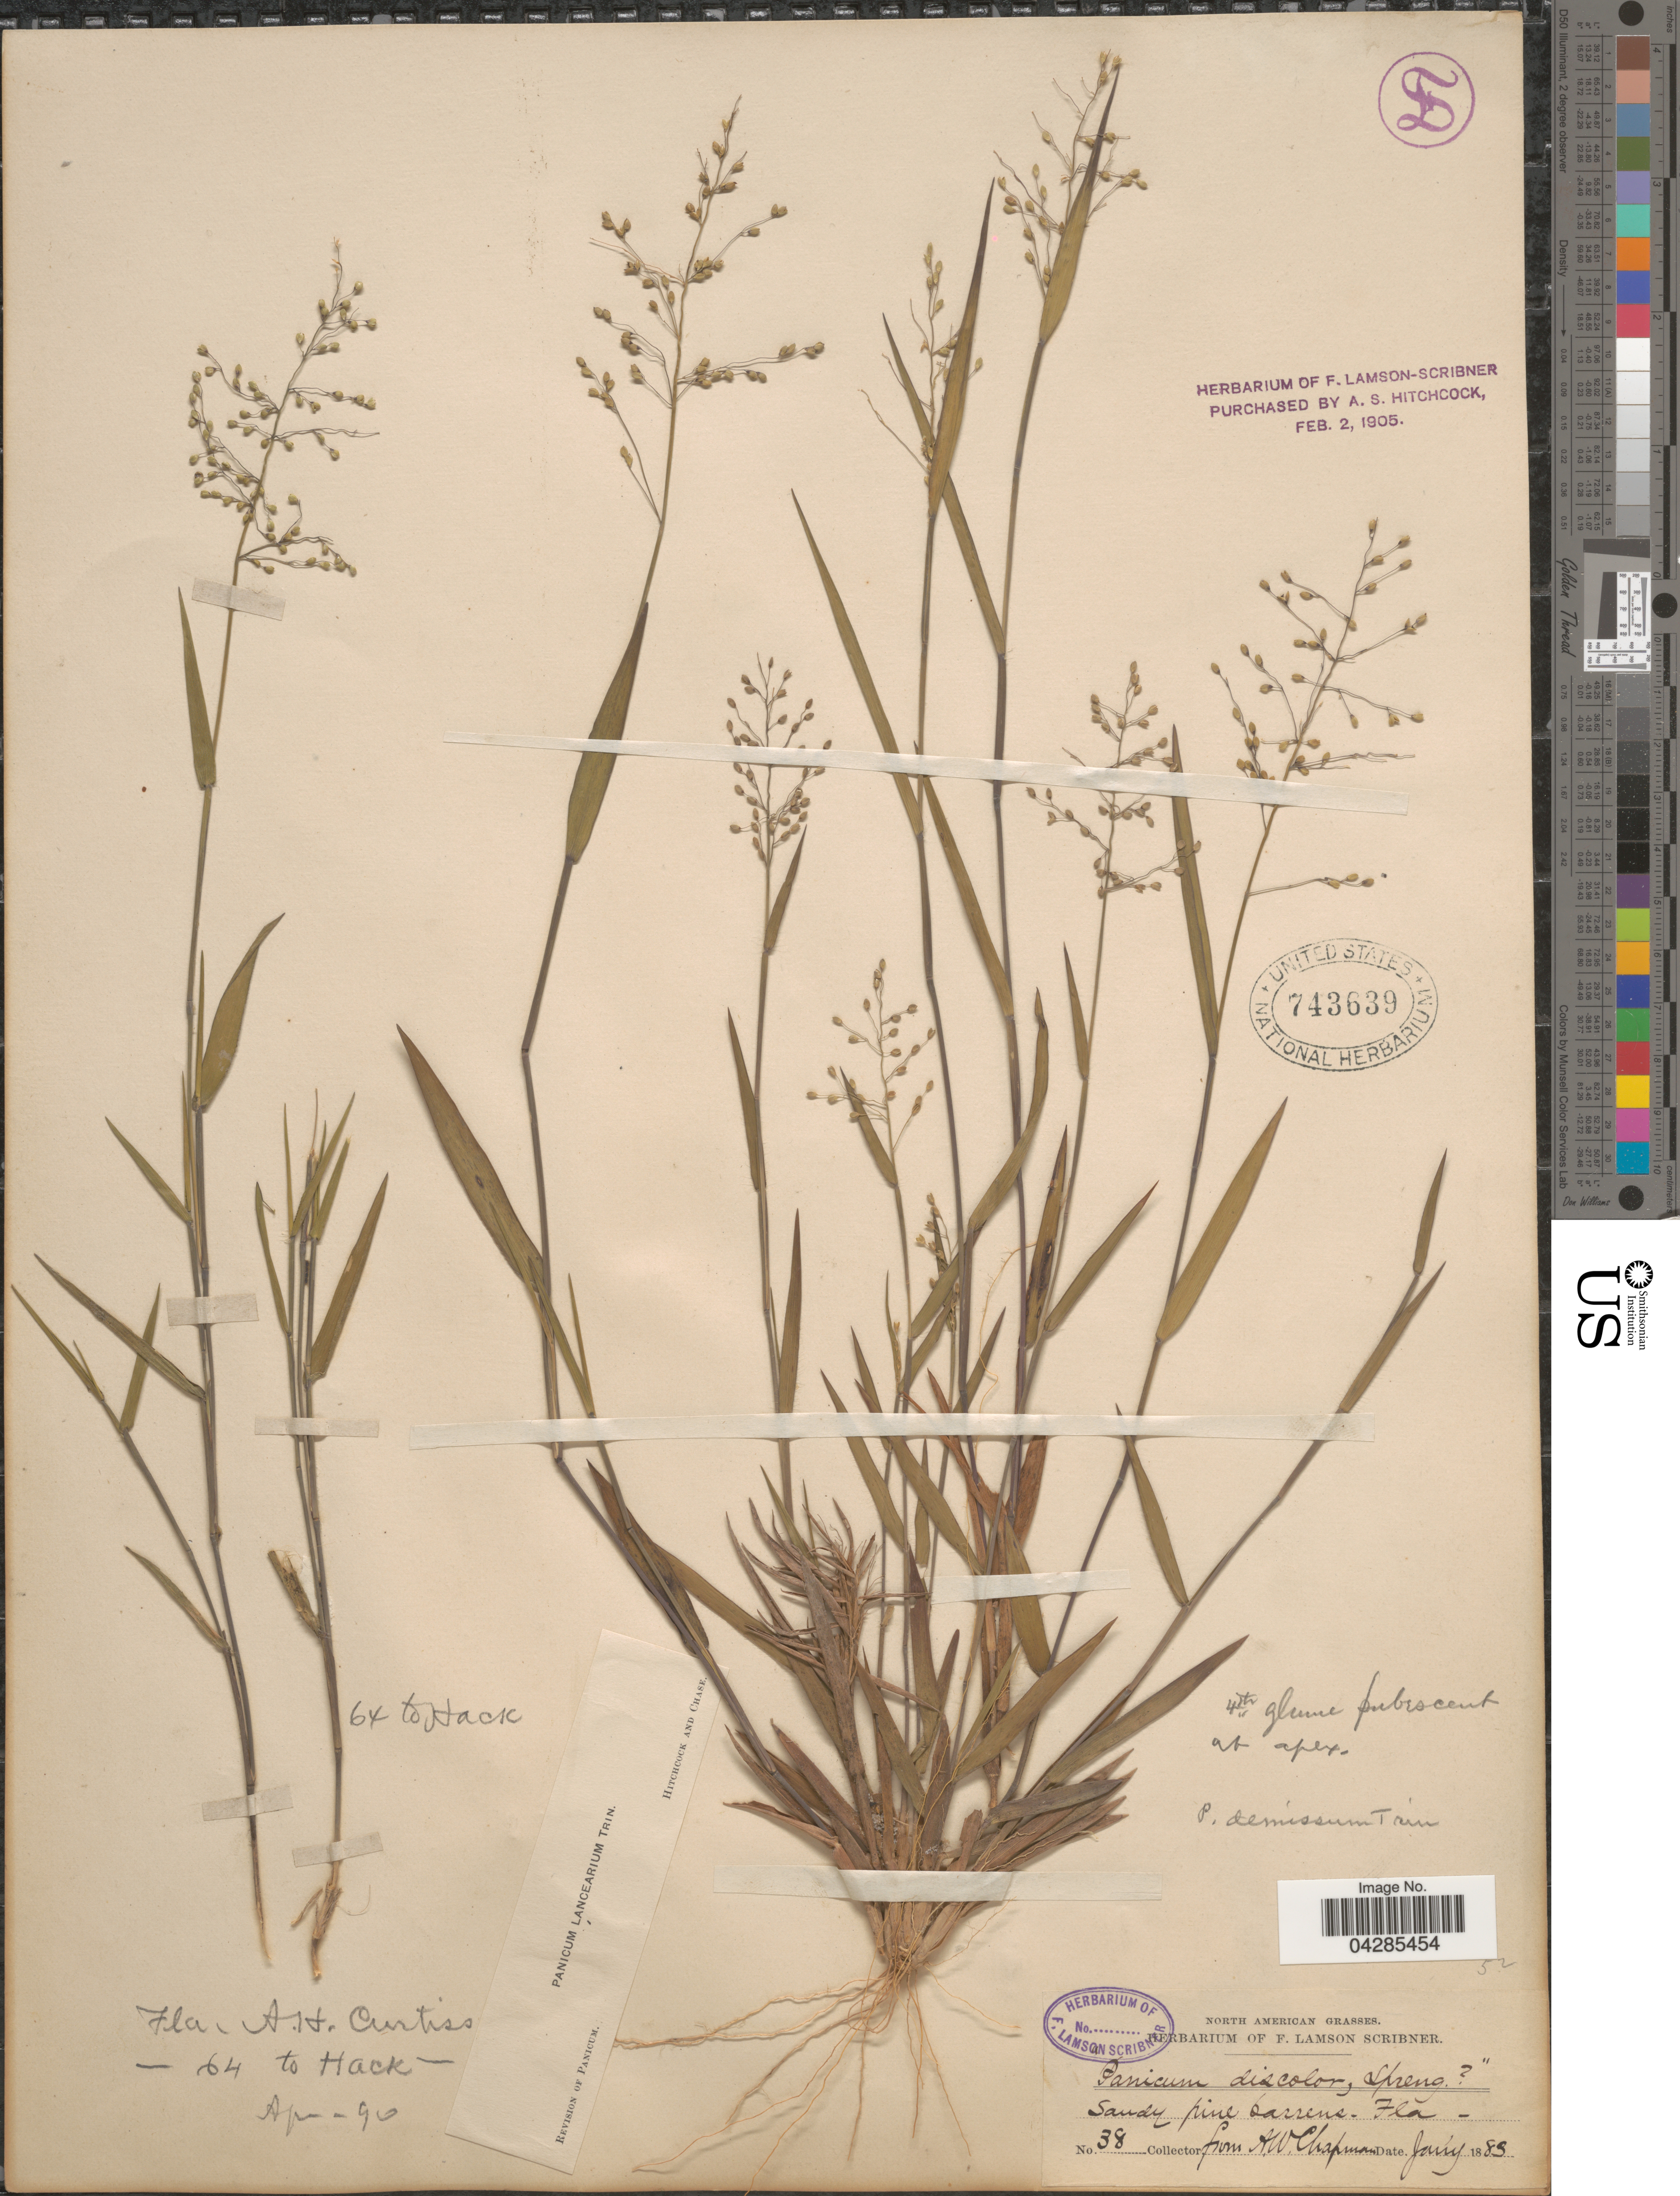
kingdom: Plantae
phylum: Tracheophyta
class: Liliopsida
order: Poales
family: Poaceae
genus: Dichanthelium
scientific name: Dichanthelium portoricense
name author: (Desv. ex Ham.) B.F. Hansen & Wunderlin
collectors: A. W. Chapman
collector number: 38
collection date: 1885-07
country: United States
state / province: Florida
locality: Sandy pine barrens.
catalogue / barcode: US 743639